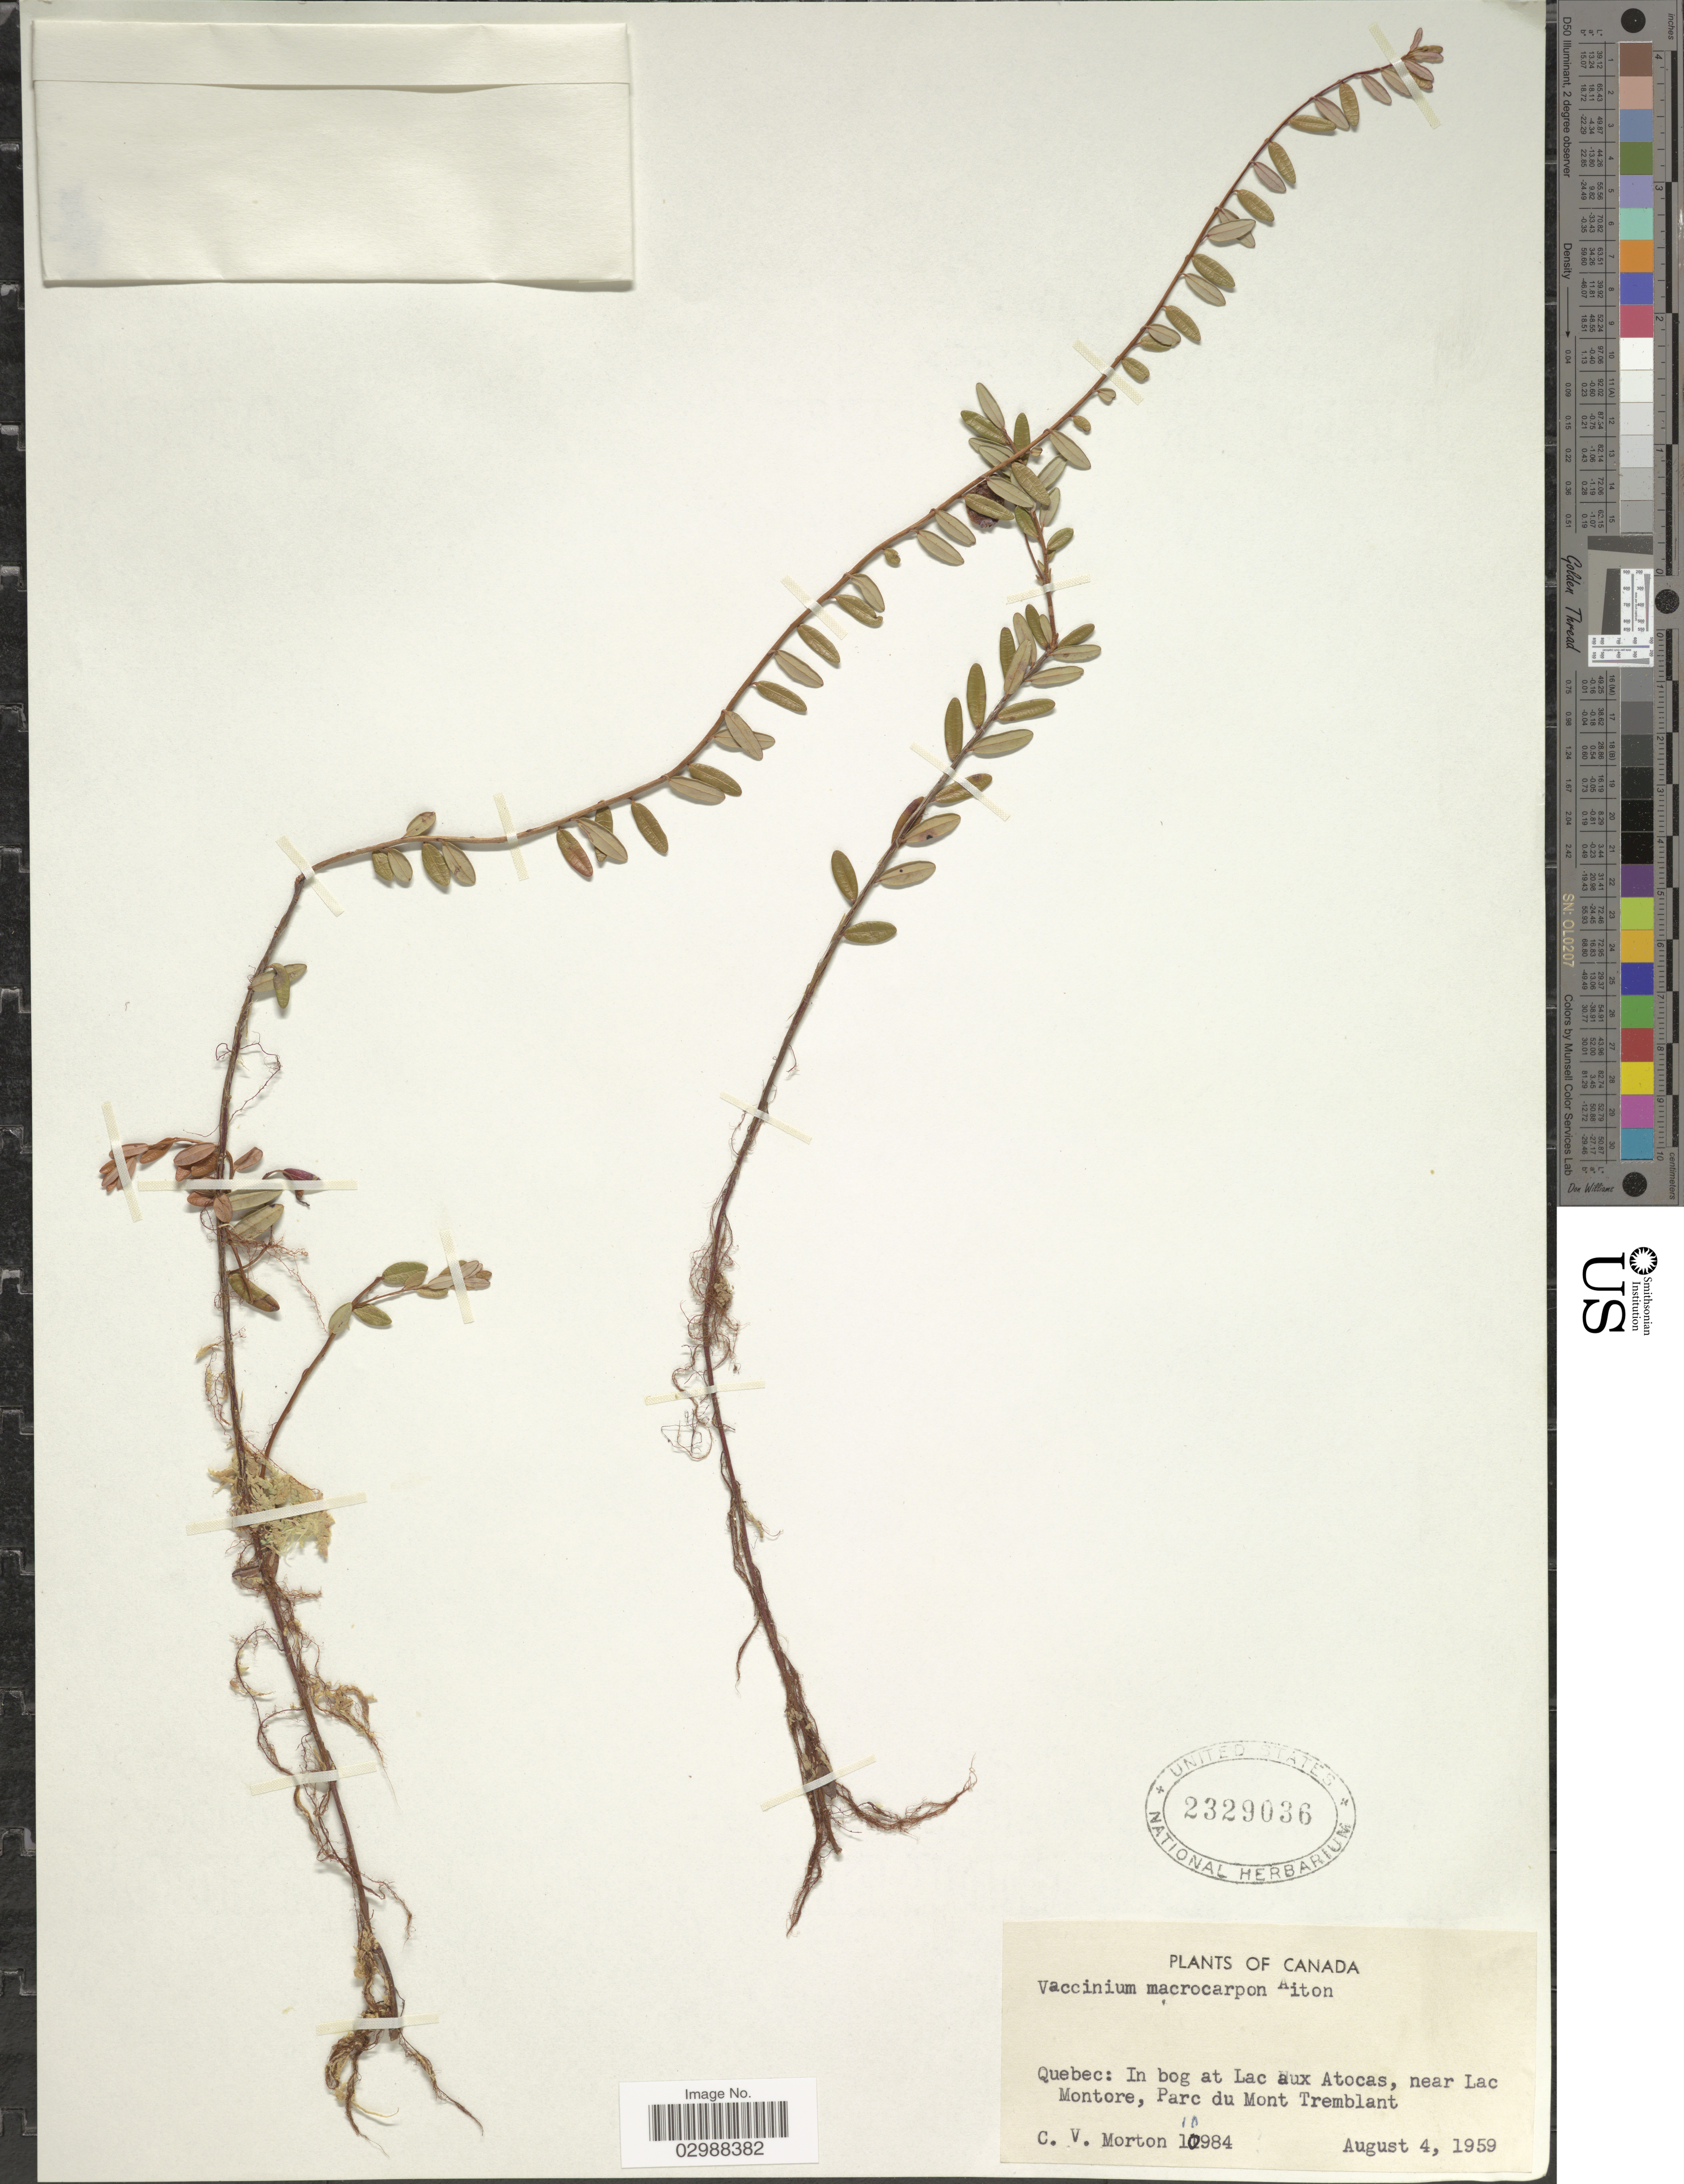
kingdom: Plantae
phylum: Tracheophyta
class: Magnoliopsida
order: Ericales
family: Ericaceae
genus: Vaccinium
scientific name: Vaccinium macrocarpon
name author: Aiton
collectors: C. V. Morton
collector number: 10984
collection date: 1959-08-04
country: Canada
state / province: Quebec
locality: In bog at Lac aux Atocas, near Lac Montore, Parc du Mont Tremblant.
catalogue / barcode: US 2329036